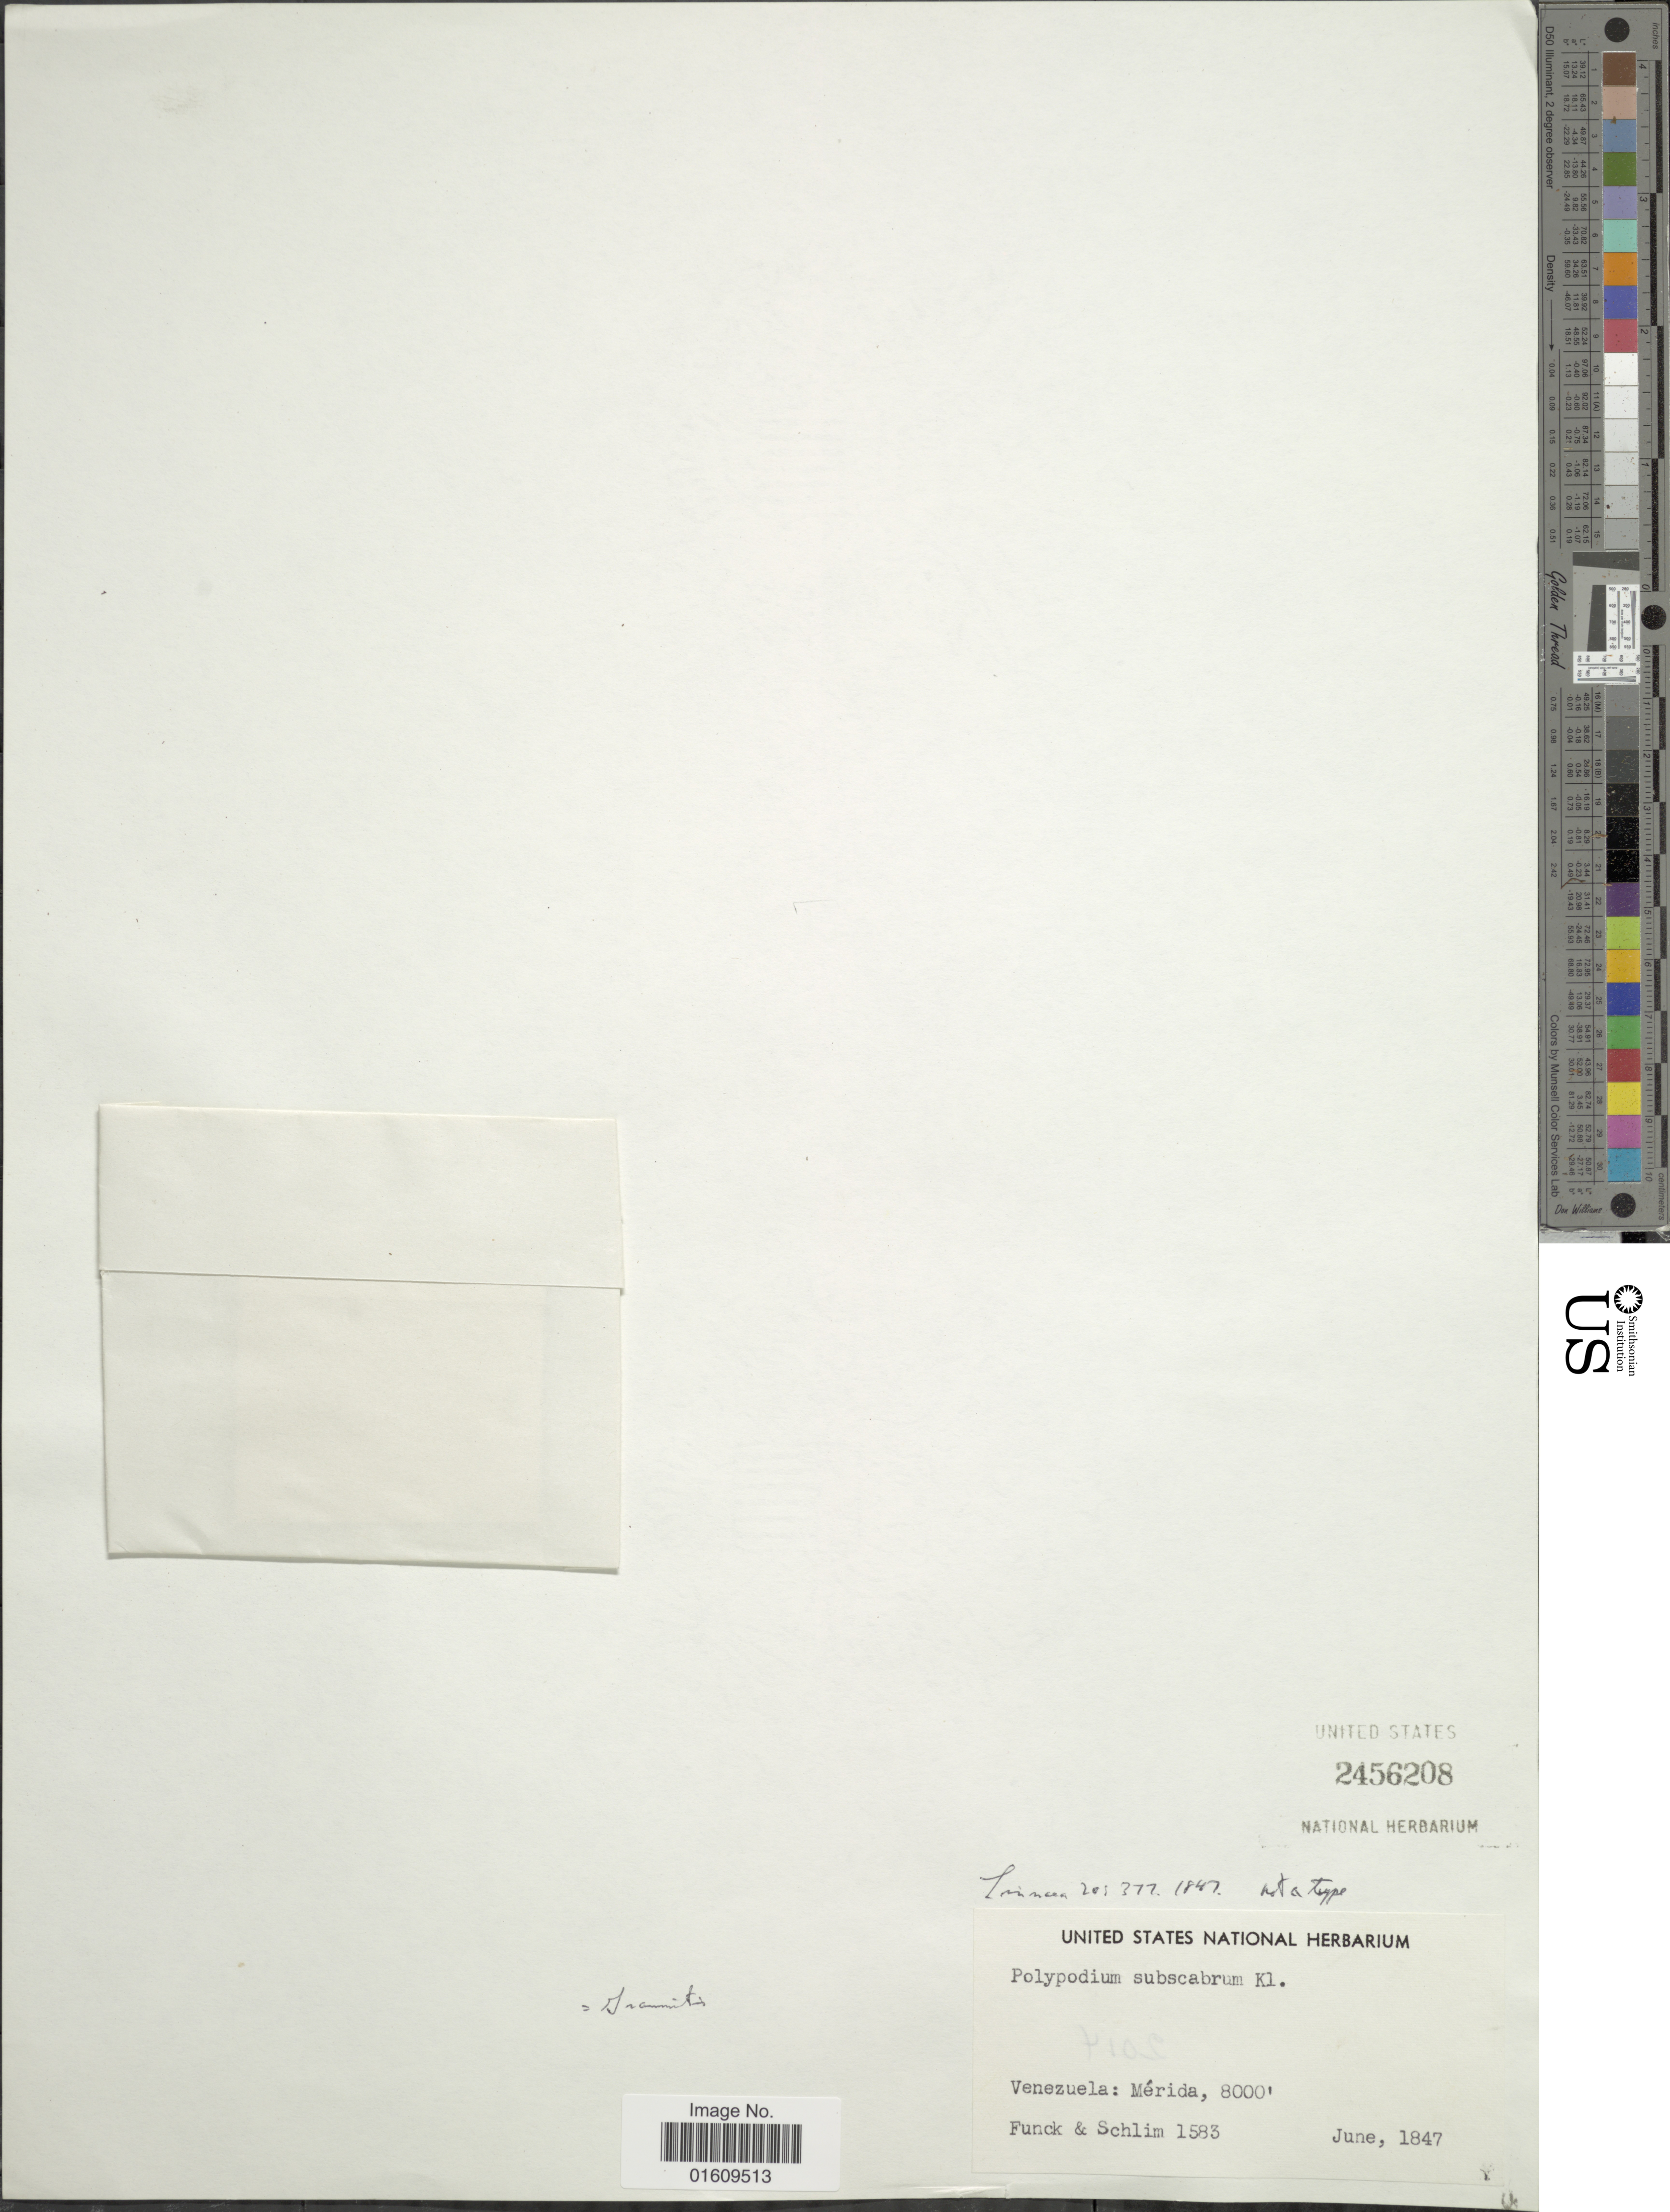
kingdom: Plantae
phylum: Tracheophyta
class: Polypodiopsida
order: Polypodiales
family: Polypodiaceae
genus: Ascogrammitis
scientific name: Ascogrammitis pichinchensis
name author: (Hieron.) Sundue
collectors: -. Funck & L. Schlim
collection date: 1847-06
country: Venezuela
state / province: Mérida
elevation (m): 2438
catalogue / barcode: US 2456208